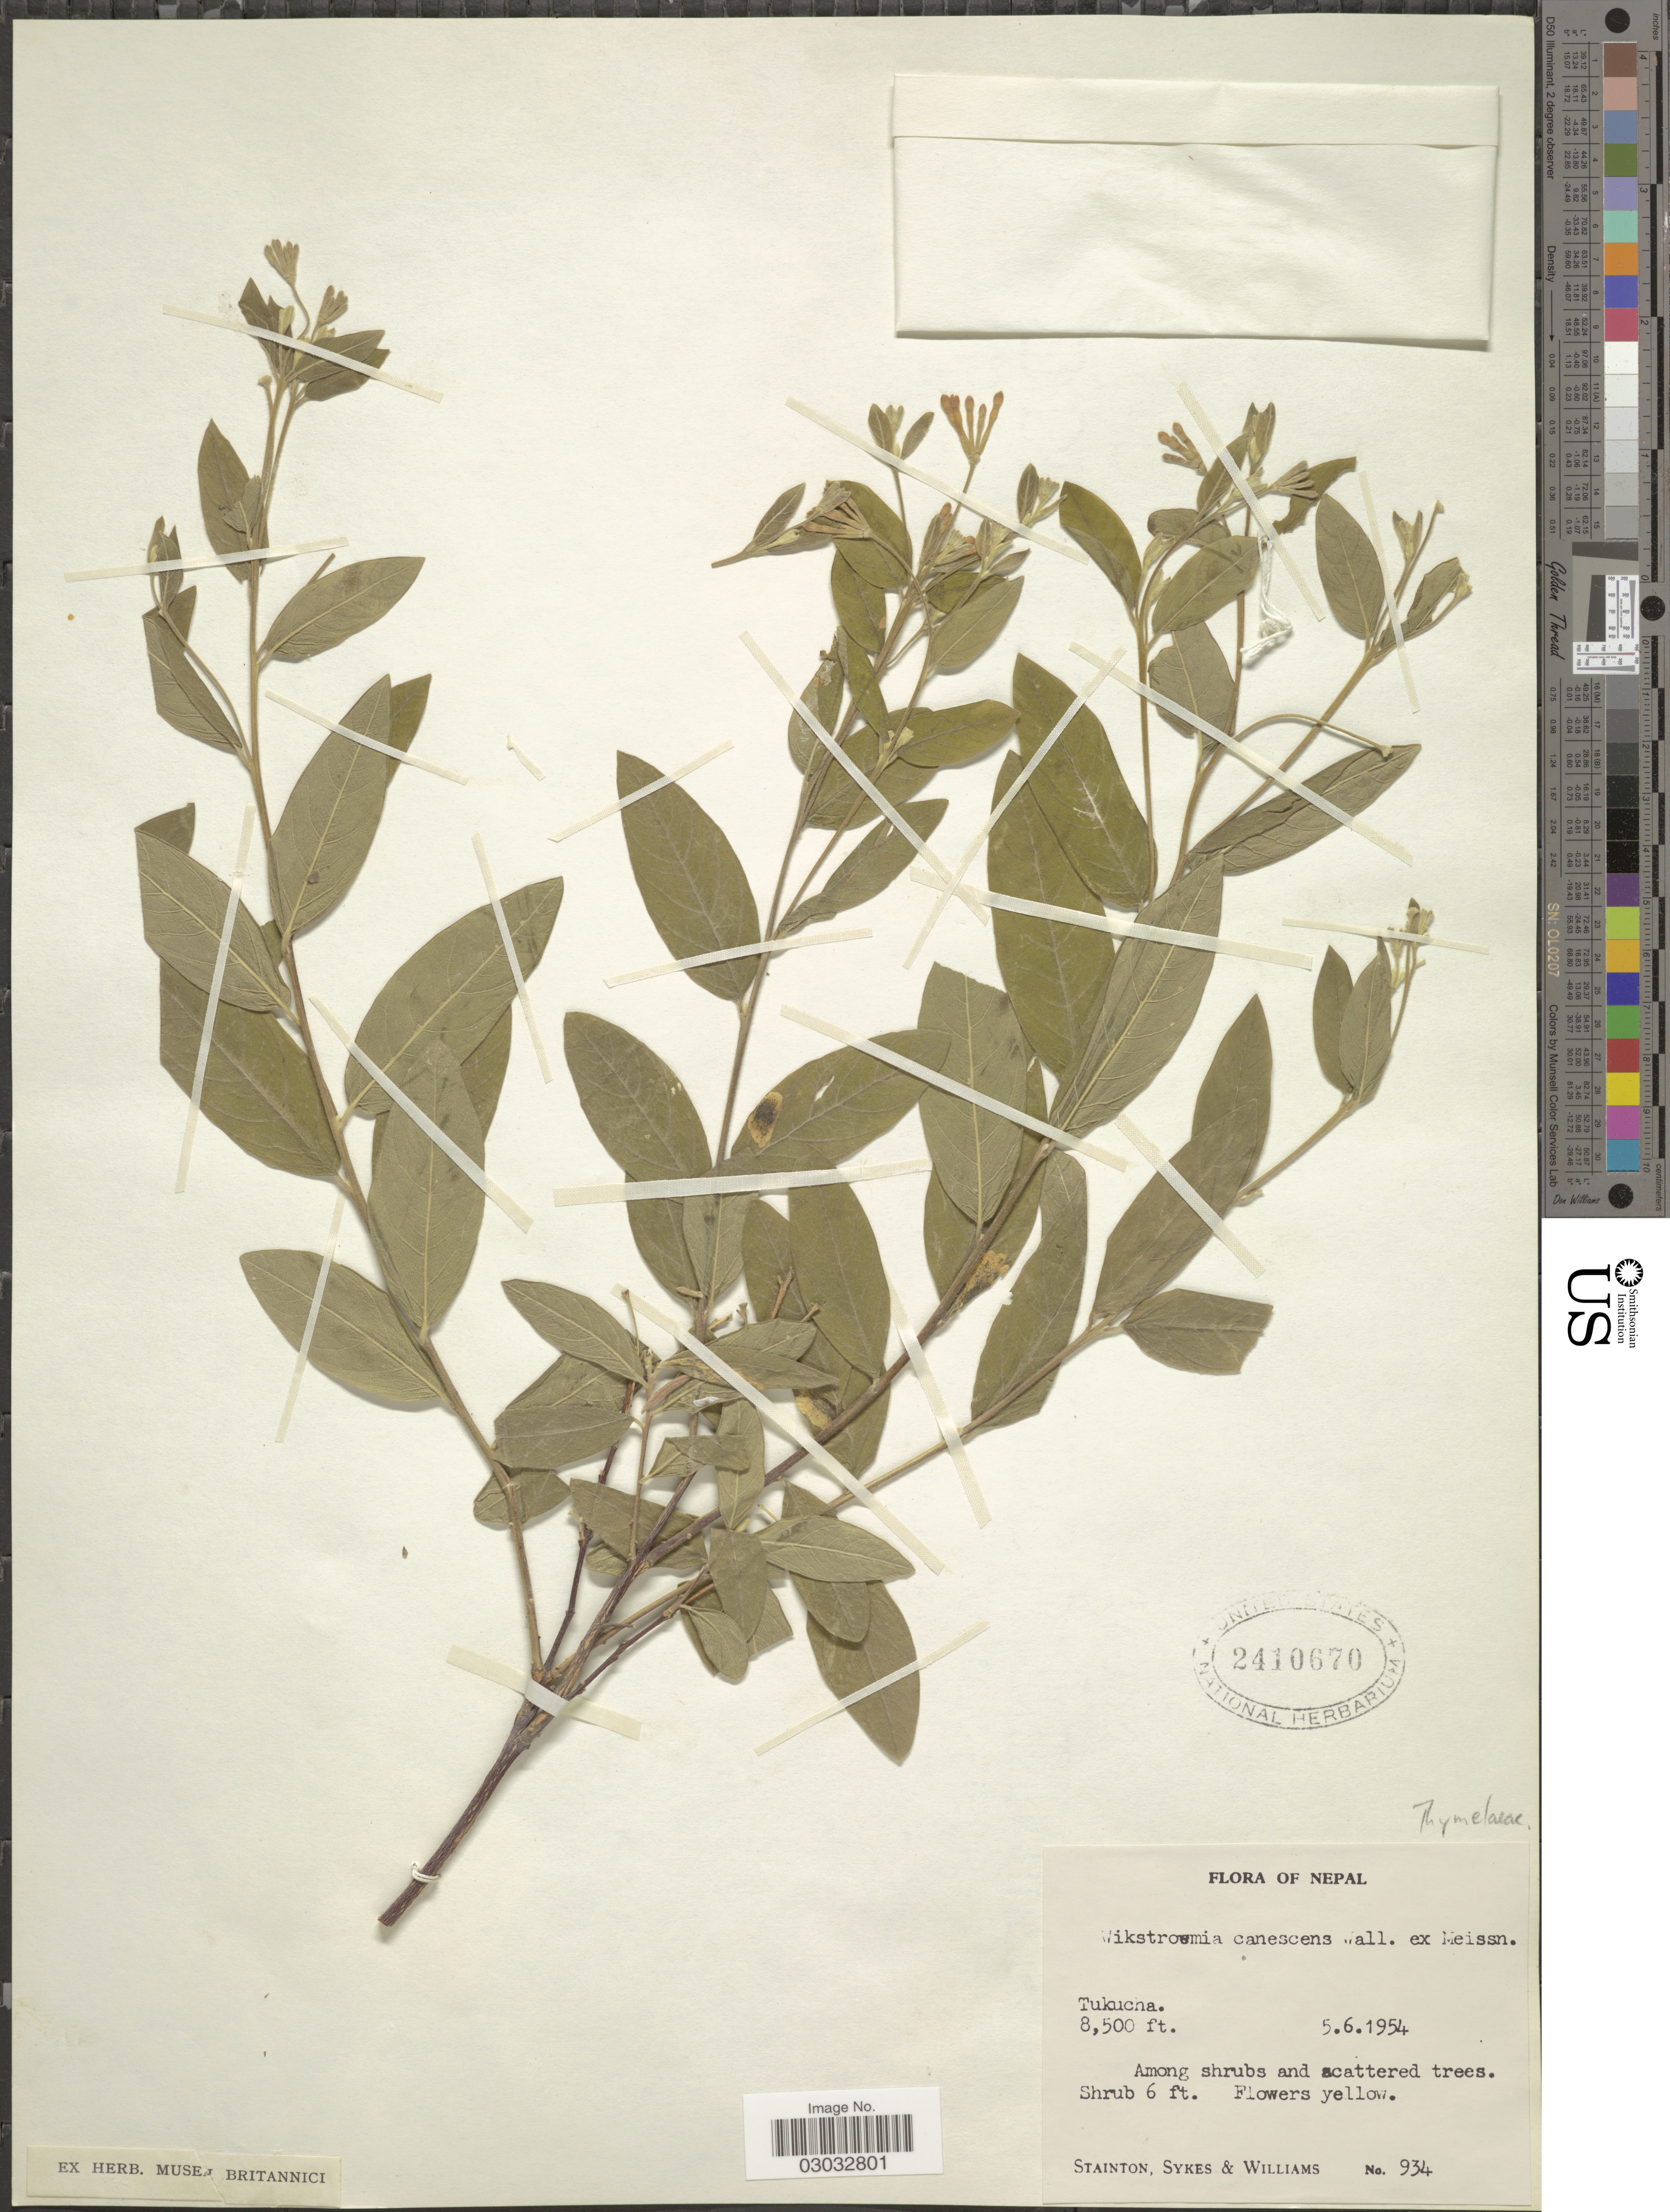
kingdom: Plantae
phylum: Tracheophyta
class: Magnoliopsida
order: Malvales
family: Thymelaeaceae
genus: Wikstroemia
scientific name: Wikstroemia canescens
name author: Meisn.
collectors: -. Stainton, Sykes, -- & -- Williams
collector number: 934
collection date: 1954-06-05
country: Nepal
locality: Tukucha.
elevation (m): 2591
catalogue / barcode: US 2410670